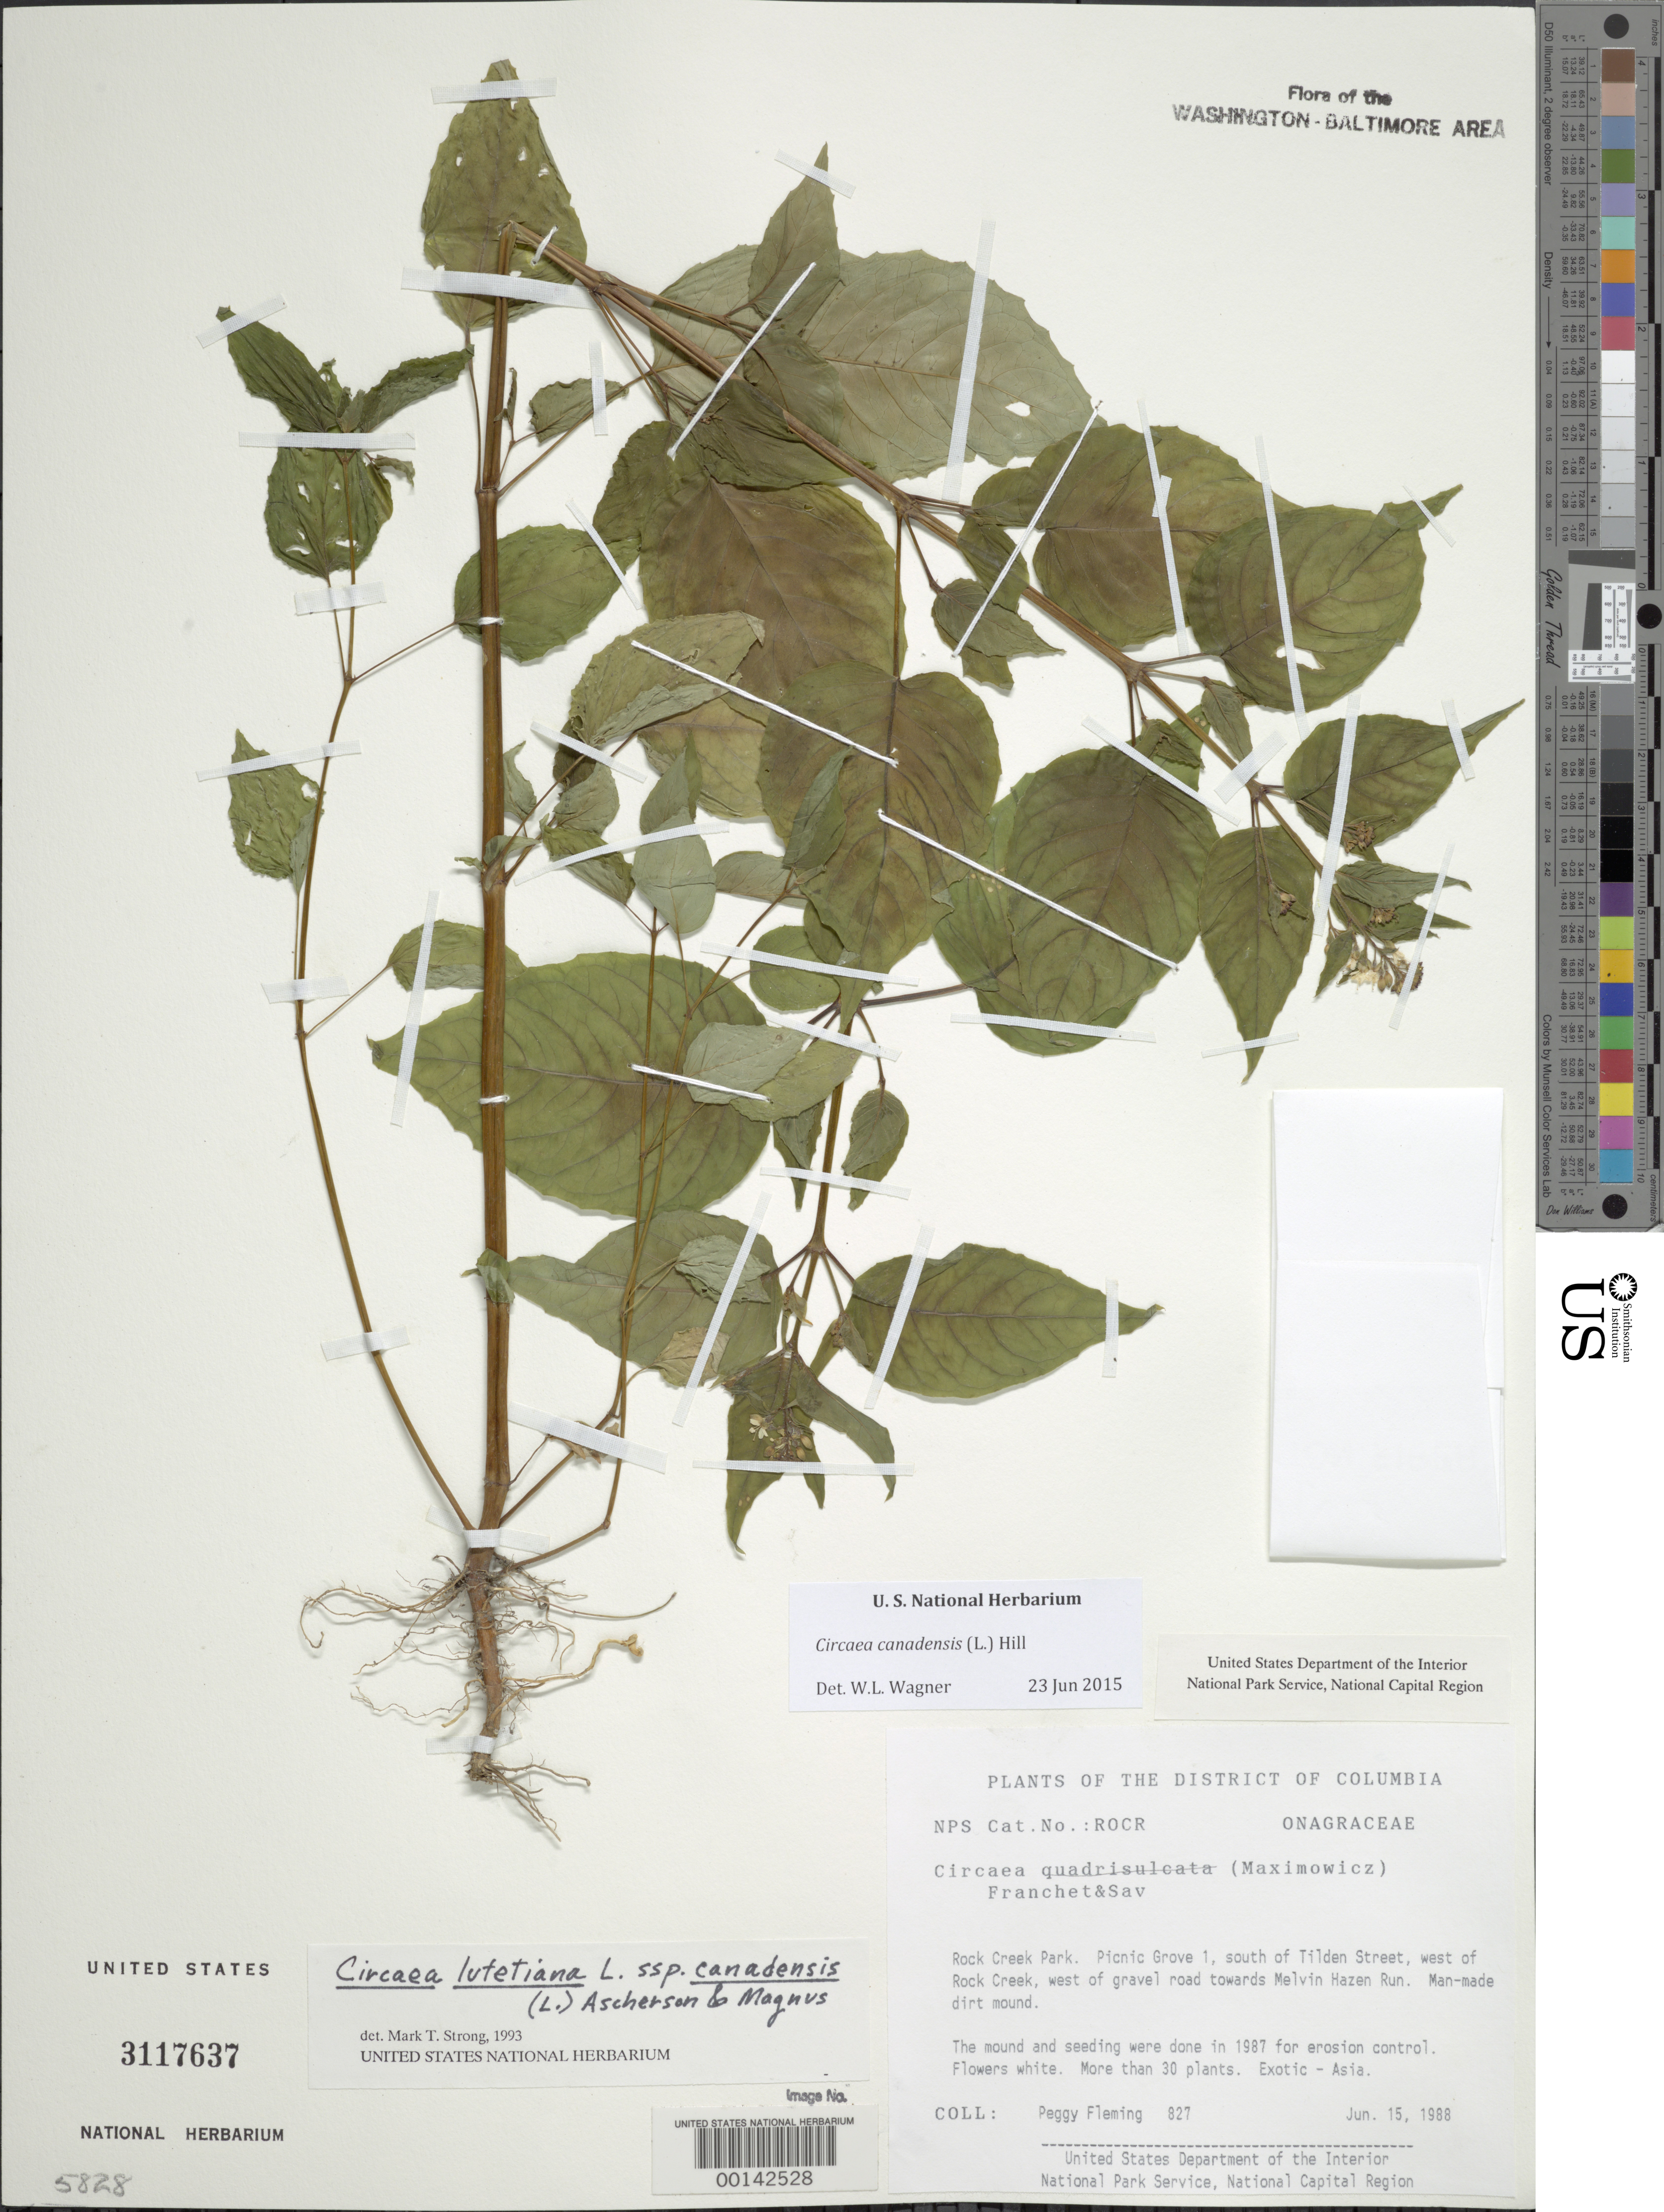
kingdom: Plantae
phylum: Tracheophyta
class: Magnoliopsida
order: Myrtales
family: Onagraceae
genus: Circaea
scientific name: Circaea canadensis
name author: (L.) Hill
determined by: Wagner, W. L., (BOT), Smithsonian Institution - National Museum of Natural History (UNITED STATES)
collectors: P. Fleming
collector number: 827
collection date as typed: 15 Jun 1988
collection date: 1988-06-15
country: United States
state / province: District of Columbia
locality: Rock Creek Park. Picnic Grove 1, south of Tilden Street, west of Rock Creek, west of gravel road towards Melvin Hazen Run. Rock Creek Park and Vicinity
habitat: Man-made dirt mound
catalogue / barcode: US 3117637